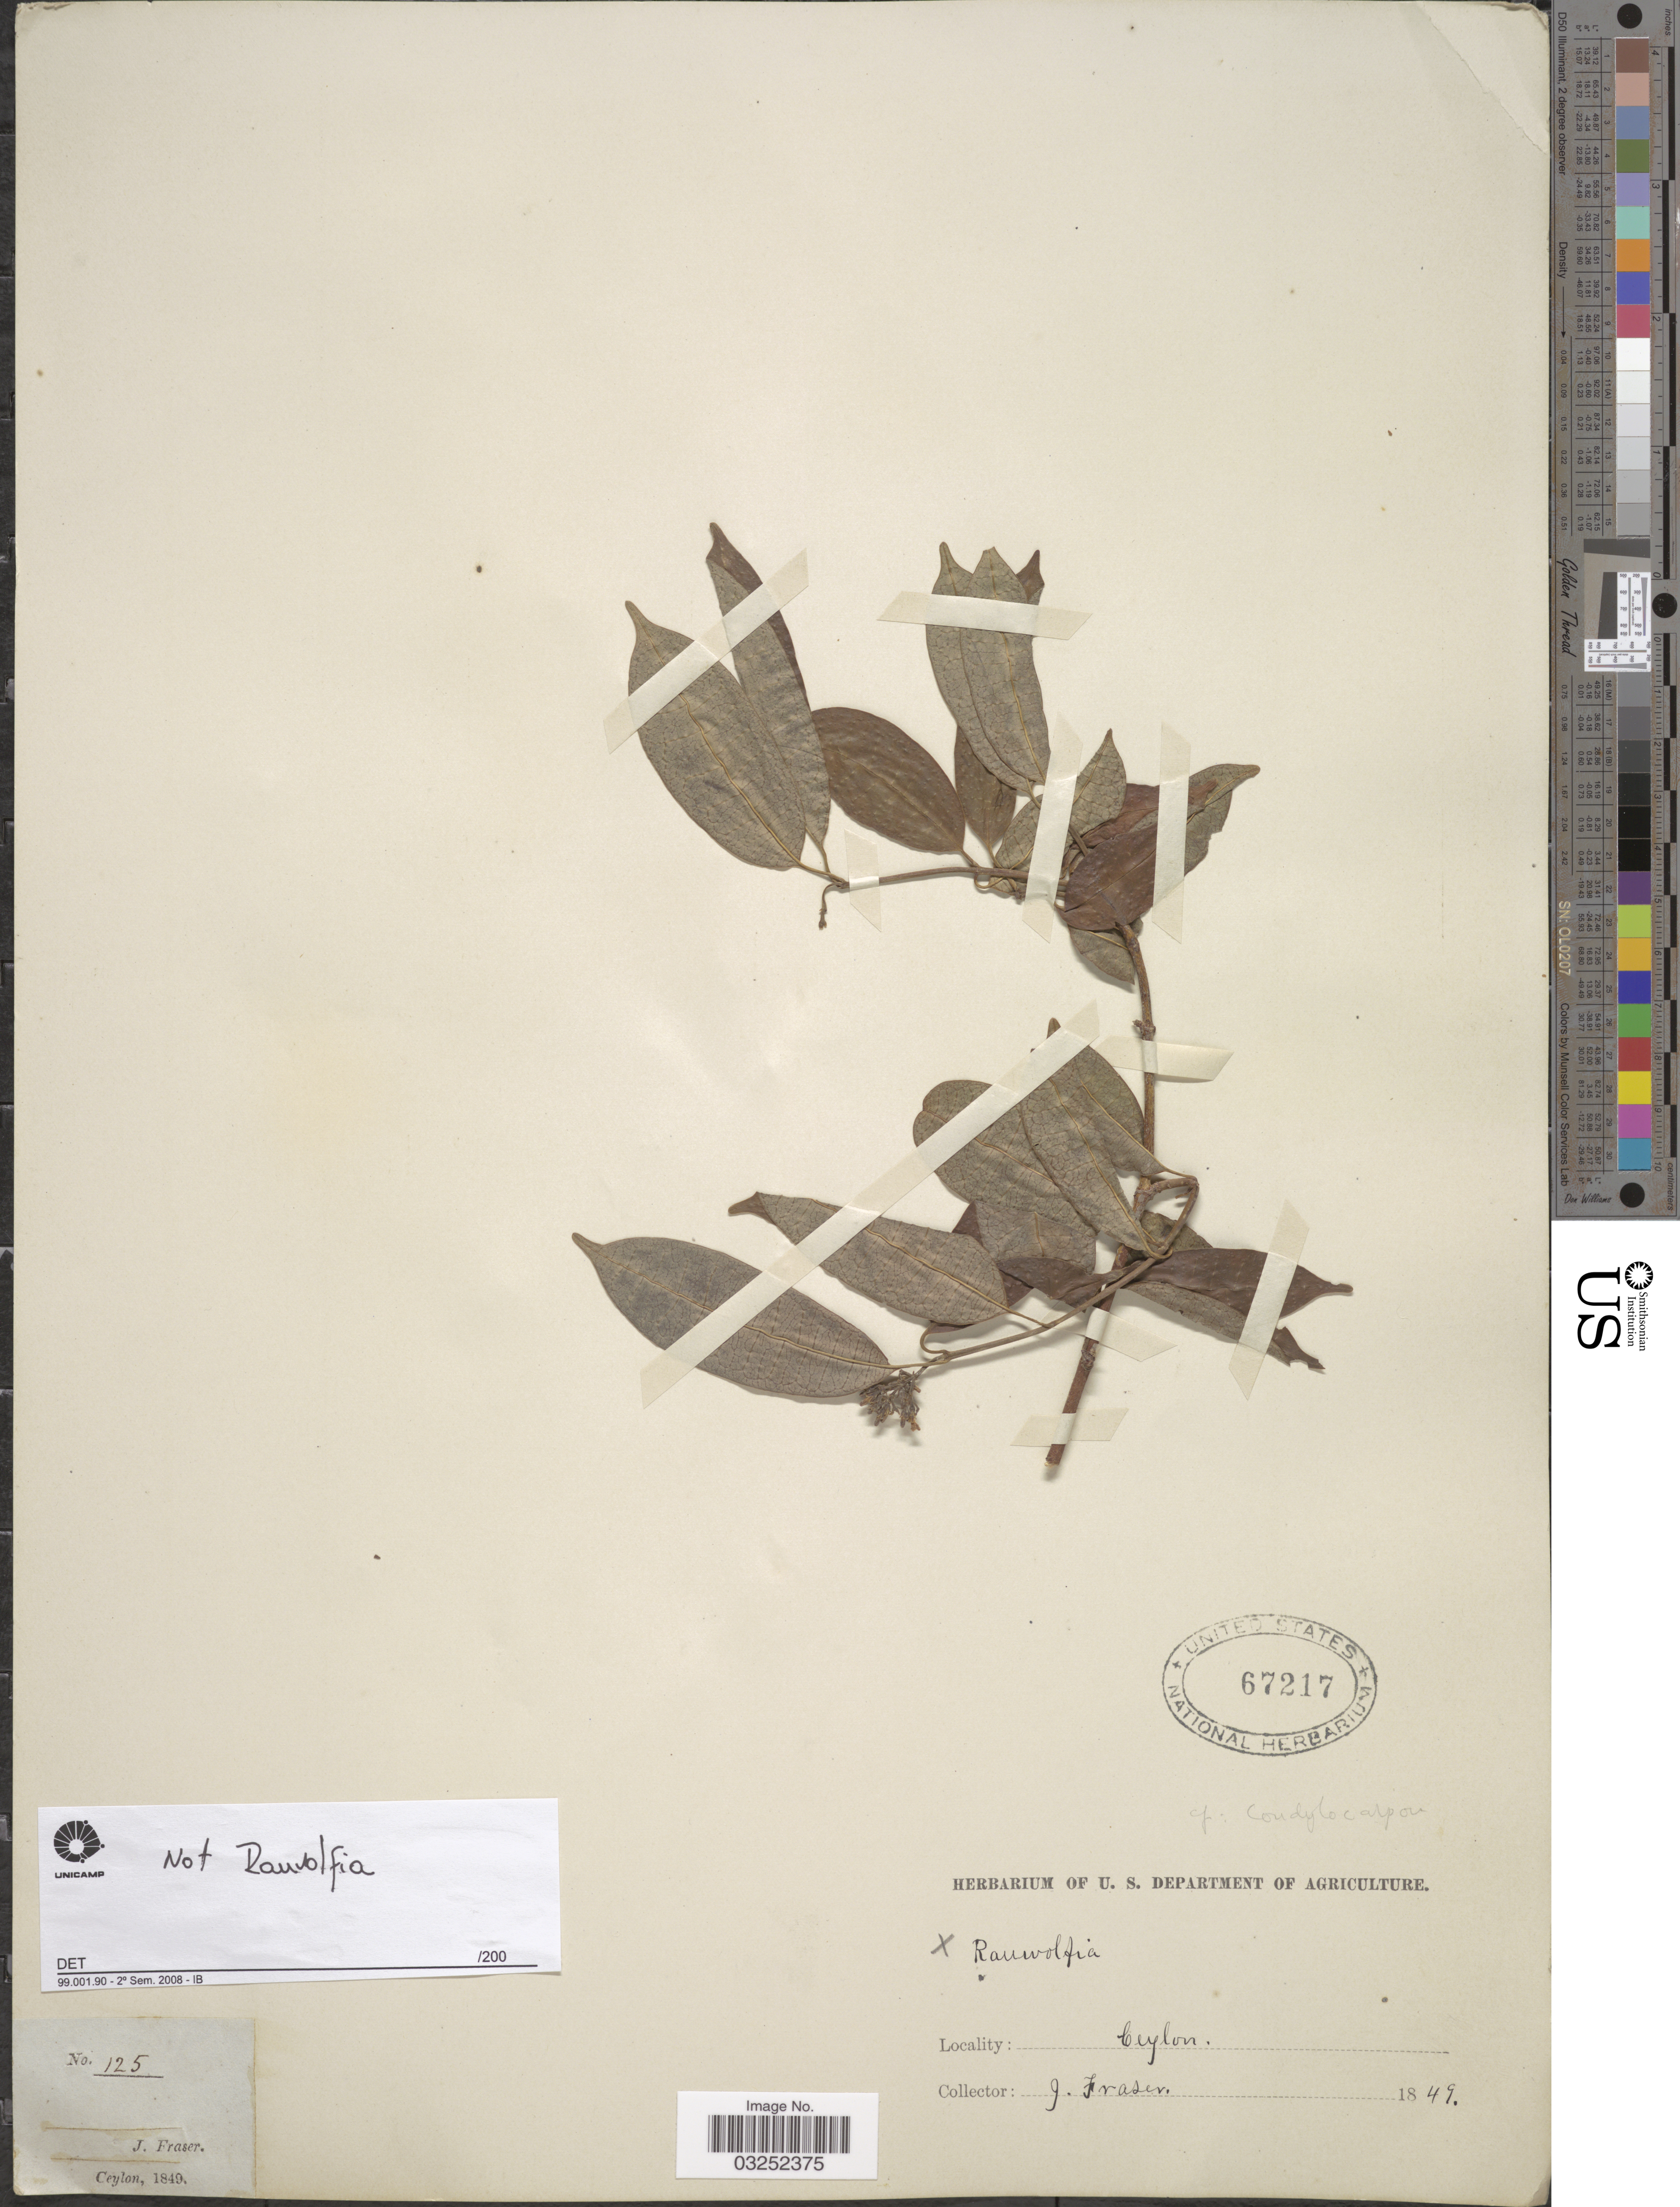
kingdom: Plantae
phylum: Tracheophyta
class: Magnoliopsida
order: Gentianales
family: Apocynaceae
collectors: J. Fraser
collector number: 125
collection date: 1849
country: Sri Lanka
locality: Ceylon.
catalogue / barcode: US 67217